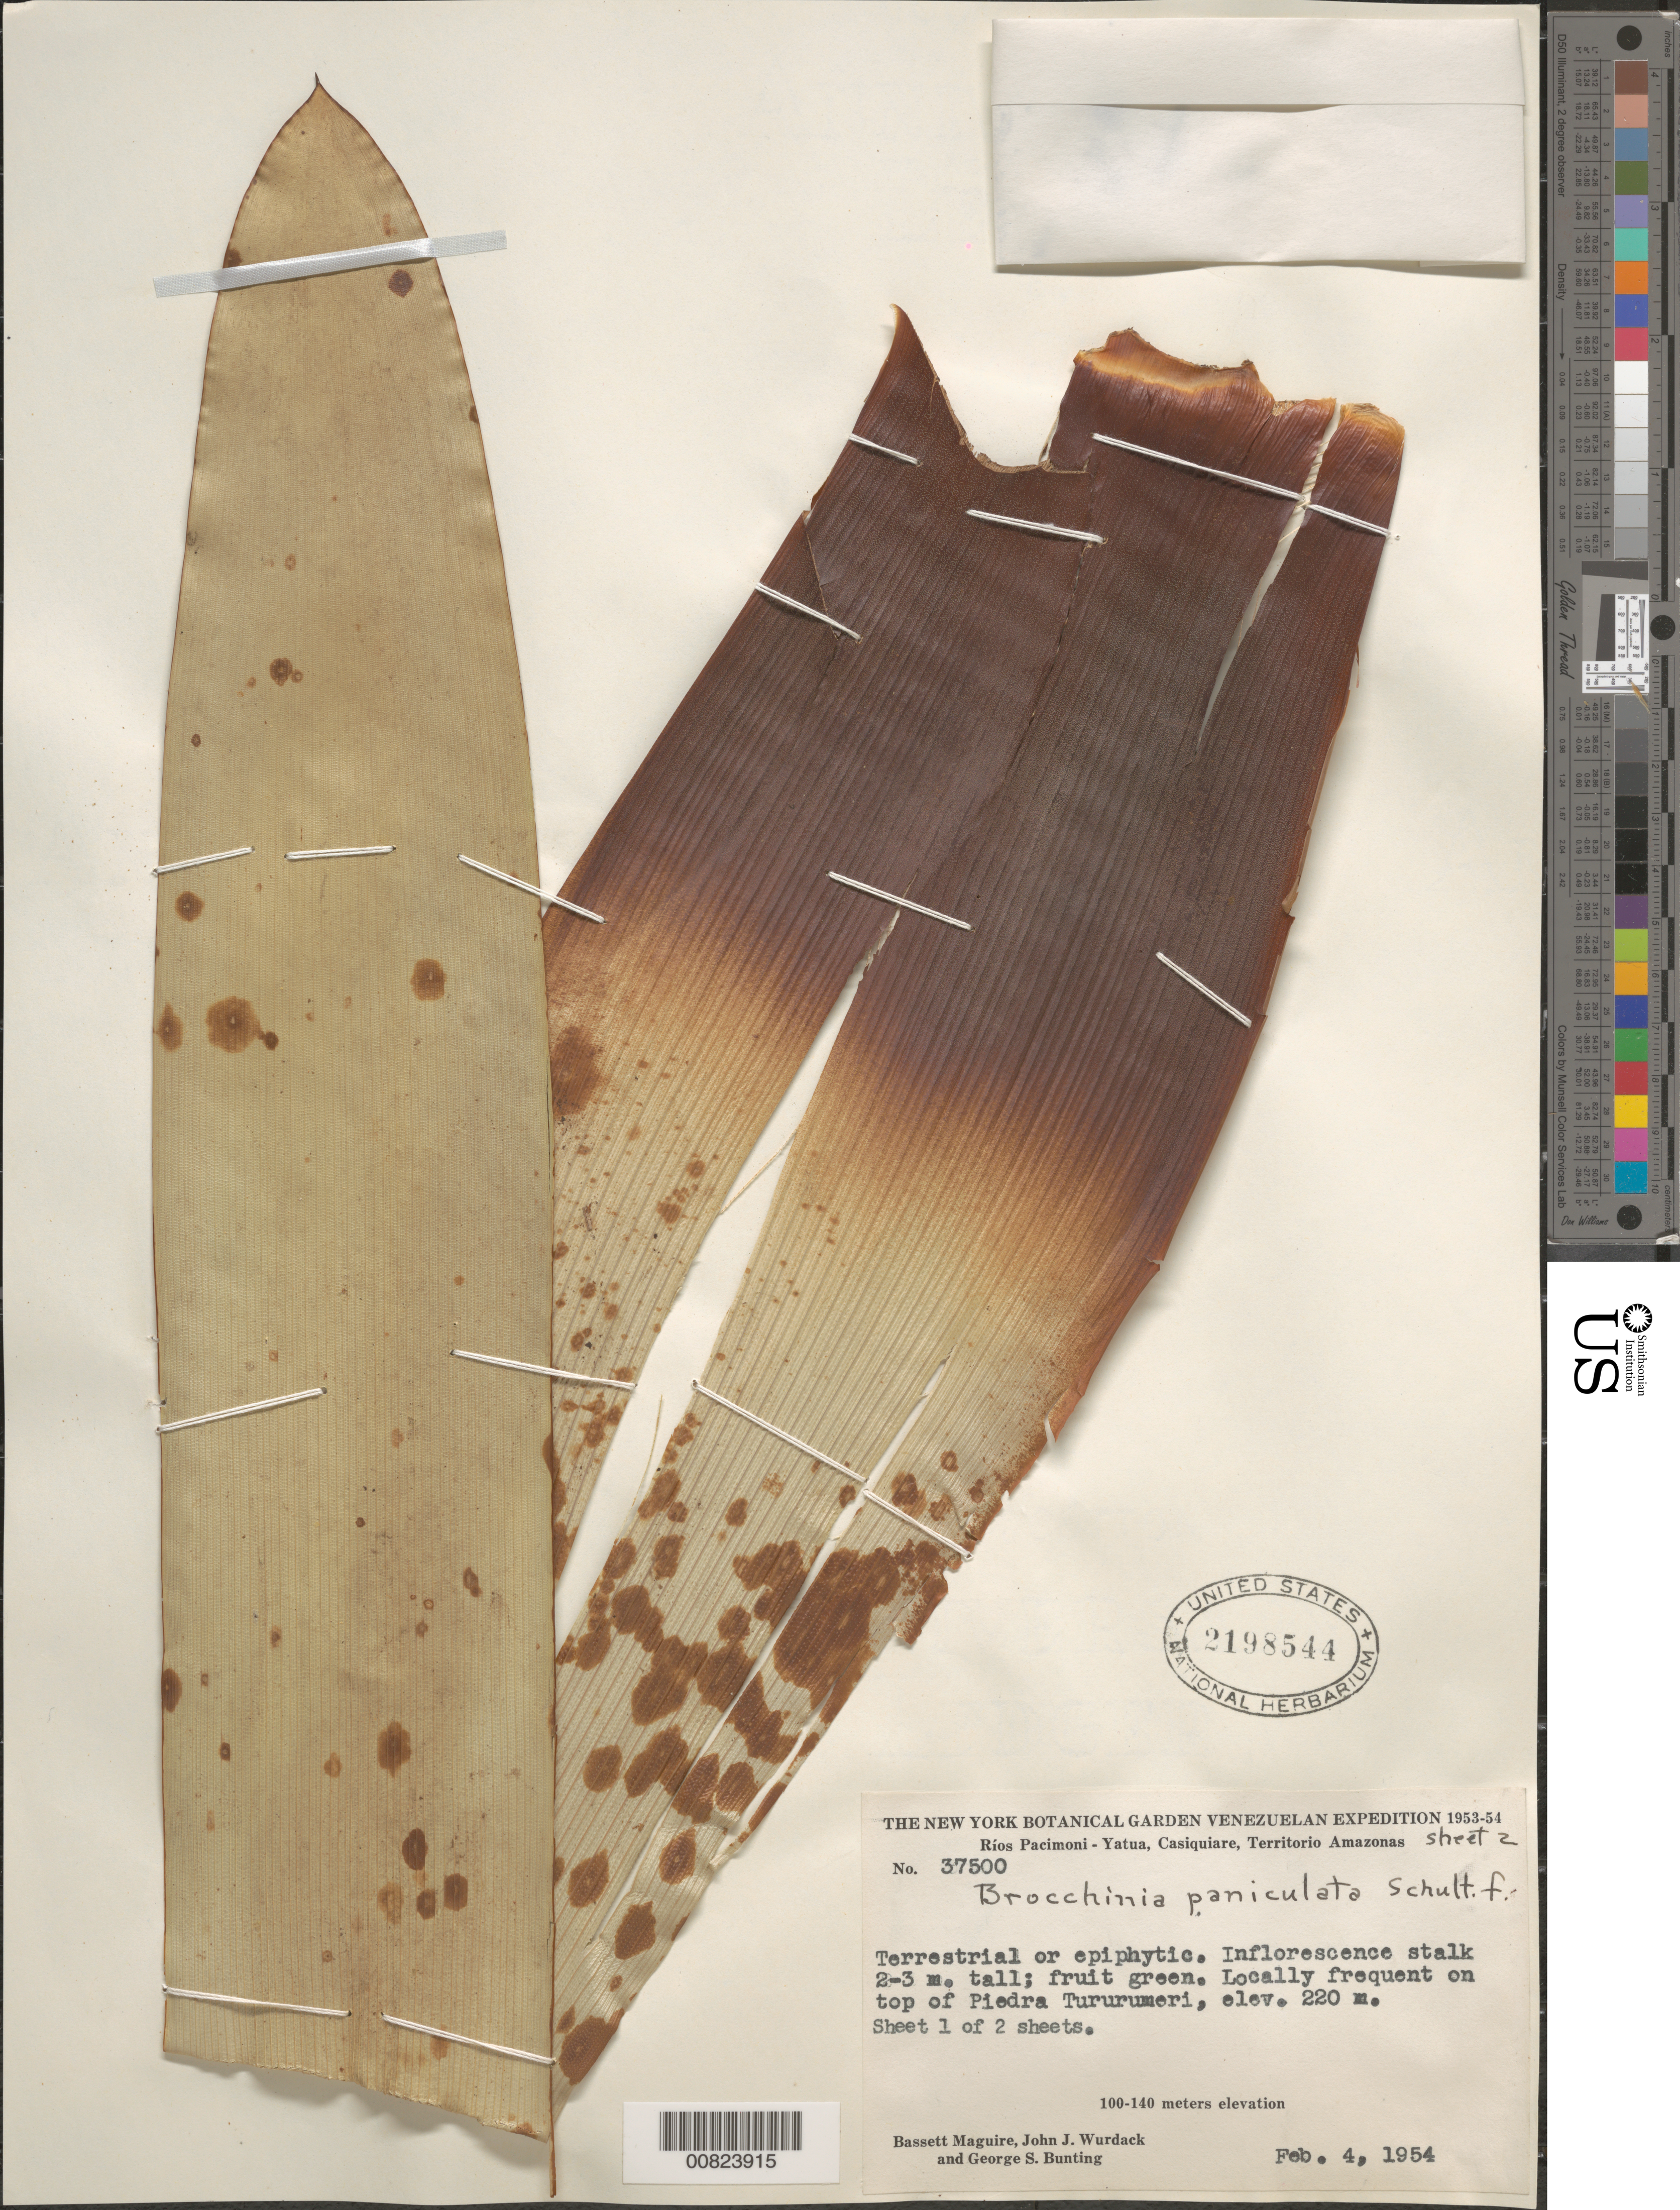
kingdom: Plantae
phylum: Tracheophyta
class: Liliopsida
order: Poales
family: Bromeliaceae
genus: Brocchinia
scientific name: Brocchinia paniculata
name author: Schult. f.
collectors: B. Maguire, J. J. Wurdack & G. S. Bunting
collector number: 37500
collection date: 1954-02-04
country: Venezuela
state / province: Amazonas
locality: Ríos Pacimoni - Yatua. Locally frequent on top of Piedra Tururumeri.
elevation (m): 220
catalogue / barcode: US 2198544